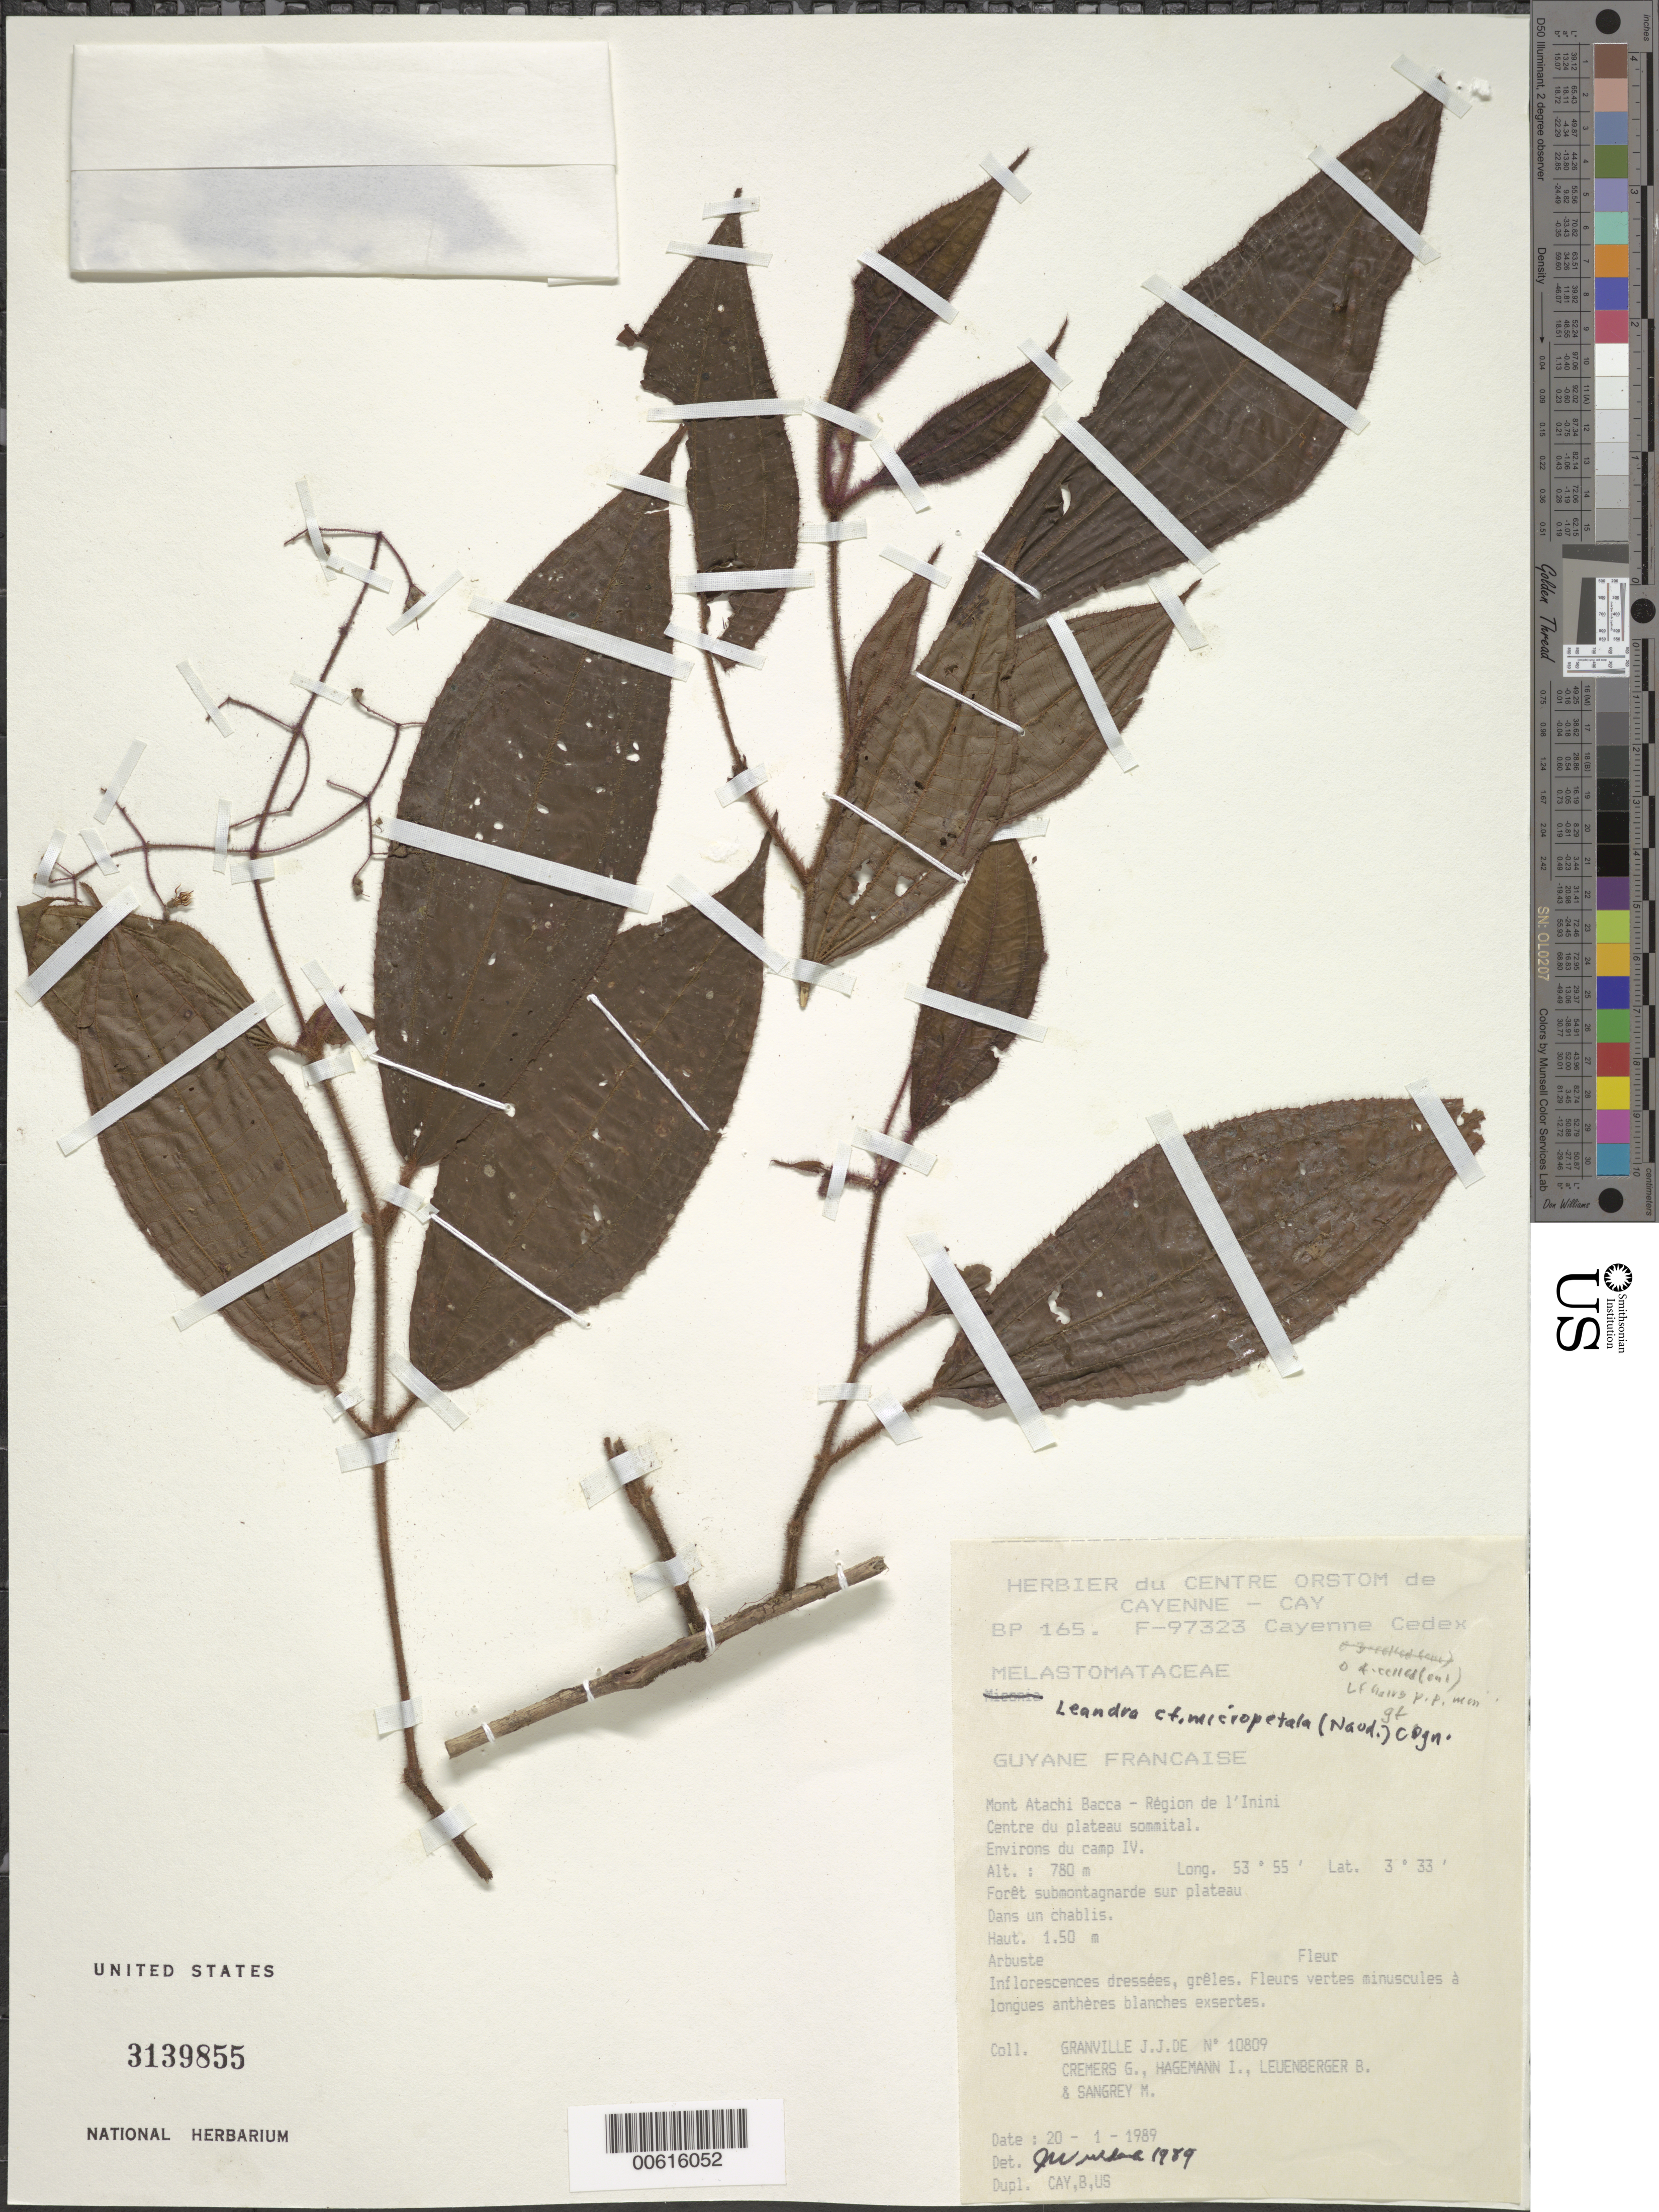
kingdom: Plantae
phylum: Tracheophyta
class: Magnoliopsida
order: Myrtales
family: Melastomataceae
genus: Leandra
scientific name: Leandra micropetala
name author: (Naudin) Cogn.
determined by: Wurdack, John J., (US), US (UNITED STATES)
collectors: J.-J. de Granville, G. Cremers, J. Hagemann, B. E. Leuenberger & M. S. Sangrey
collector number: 10809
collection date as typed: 20-Jan-89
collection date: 1989-01-20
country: French Guiana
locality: Mont Atachi Bacca, région de l'Inini. Centre du plateau sommital. Environs du camp IV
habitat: Foret submontagnarde sur plateau. Dans un chablis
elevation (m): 780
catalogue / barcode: US 3139855